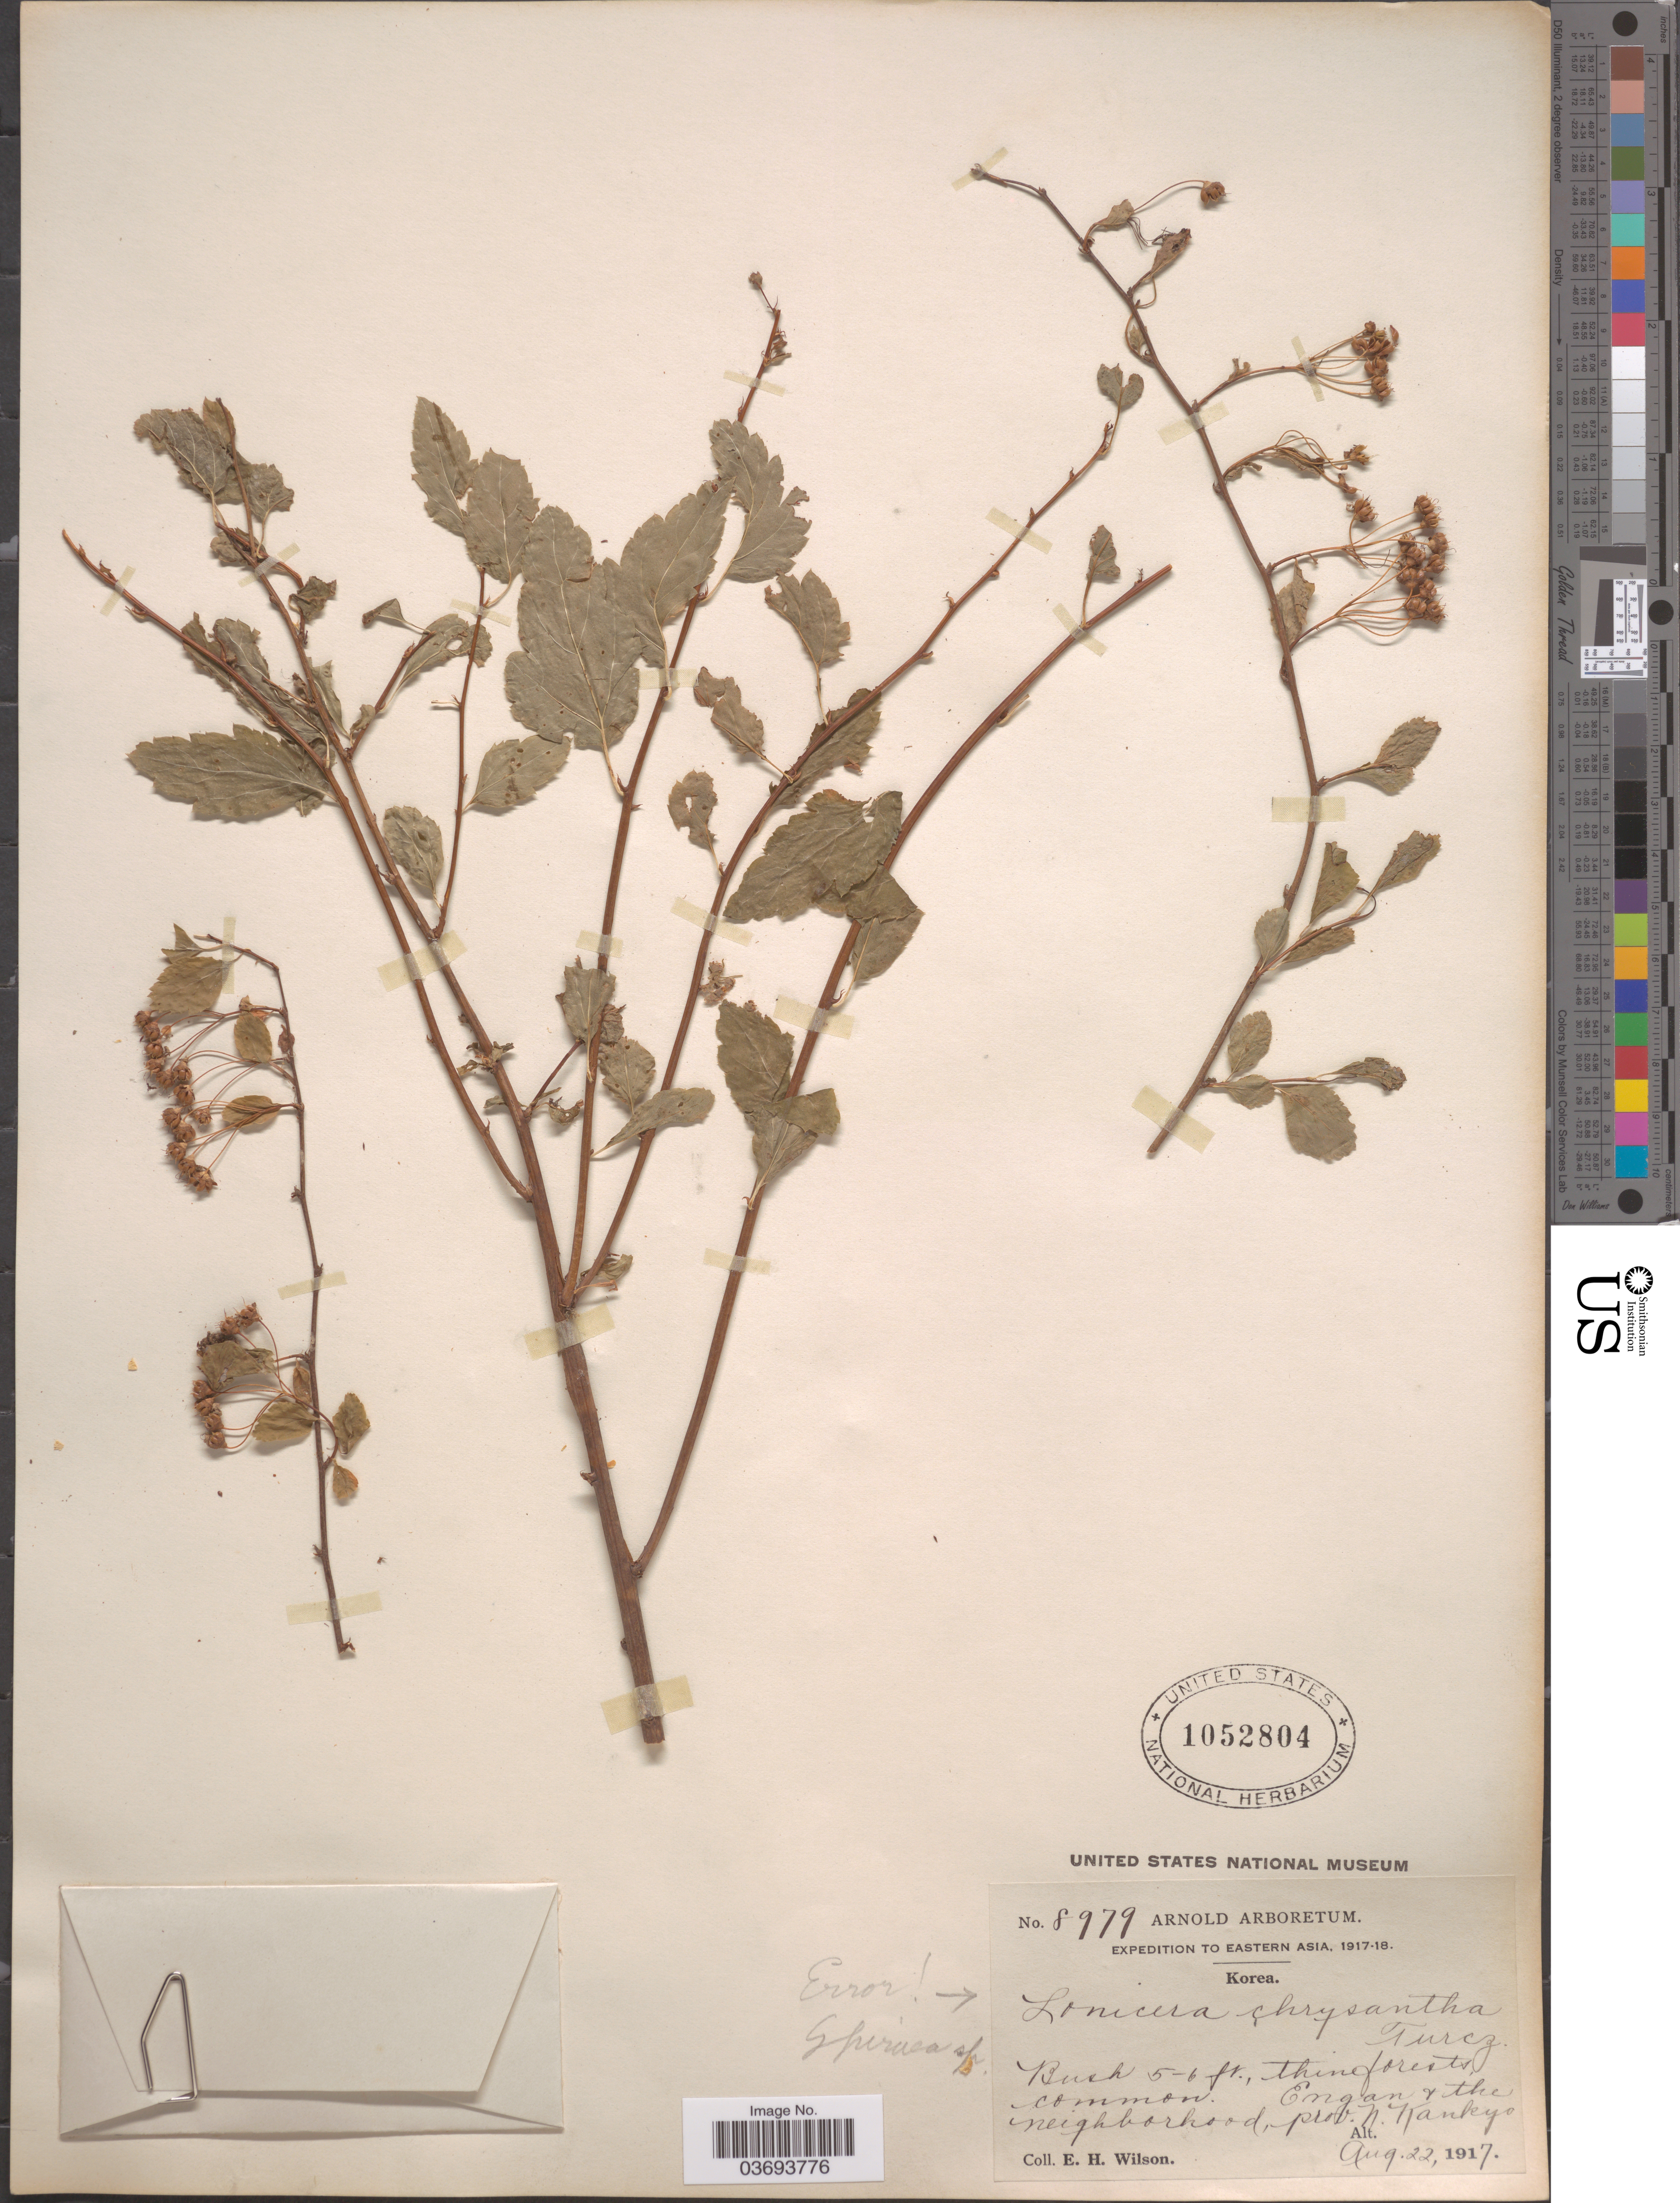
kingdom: Plantae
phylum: Tracheophyta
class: Magnoliopsida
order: Rosales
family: Rosaceae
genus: Spiraea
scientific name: Spiraea sp.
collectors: E. Wilson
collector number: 8979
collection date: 1917-08-22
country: North Korea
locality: Eastern Asia. Engan & the neighborhood prov. N. Kankyo.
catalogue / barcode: US 1052804